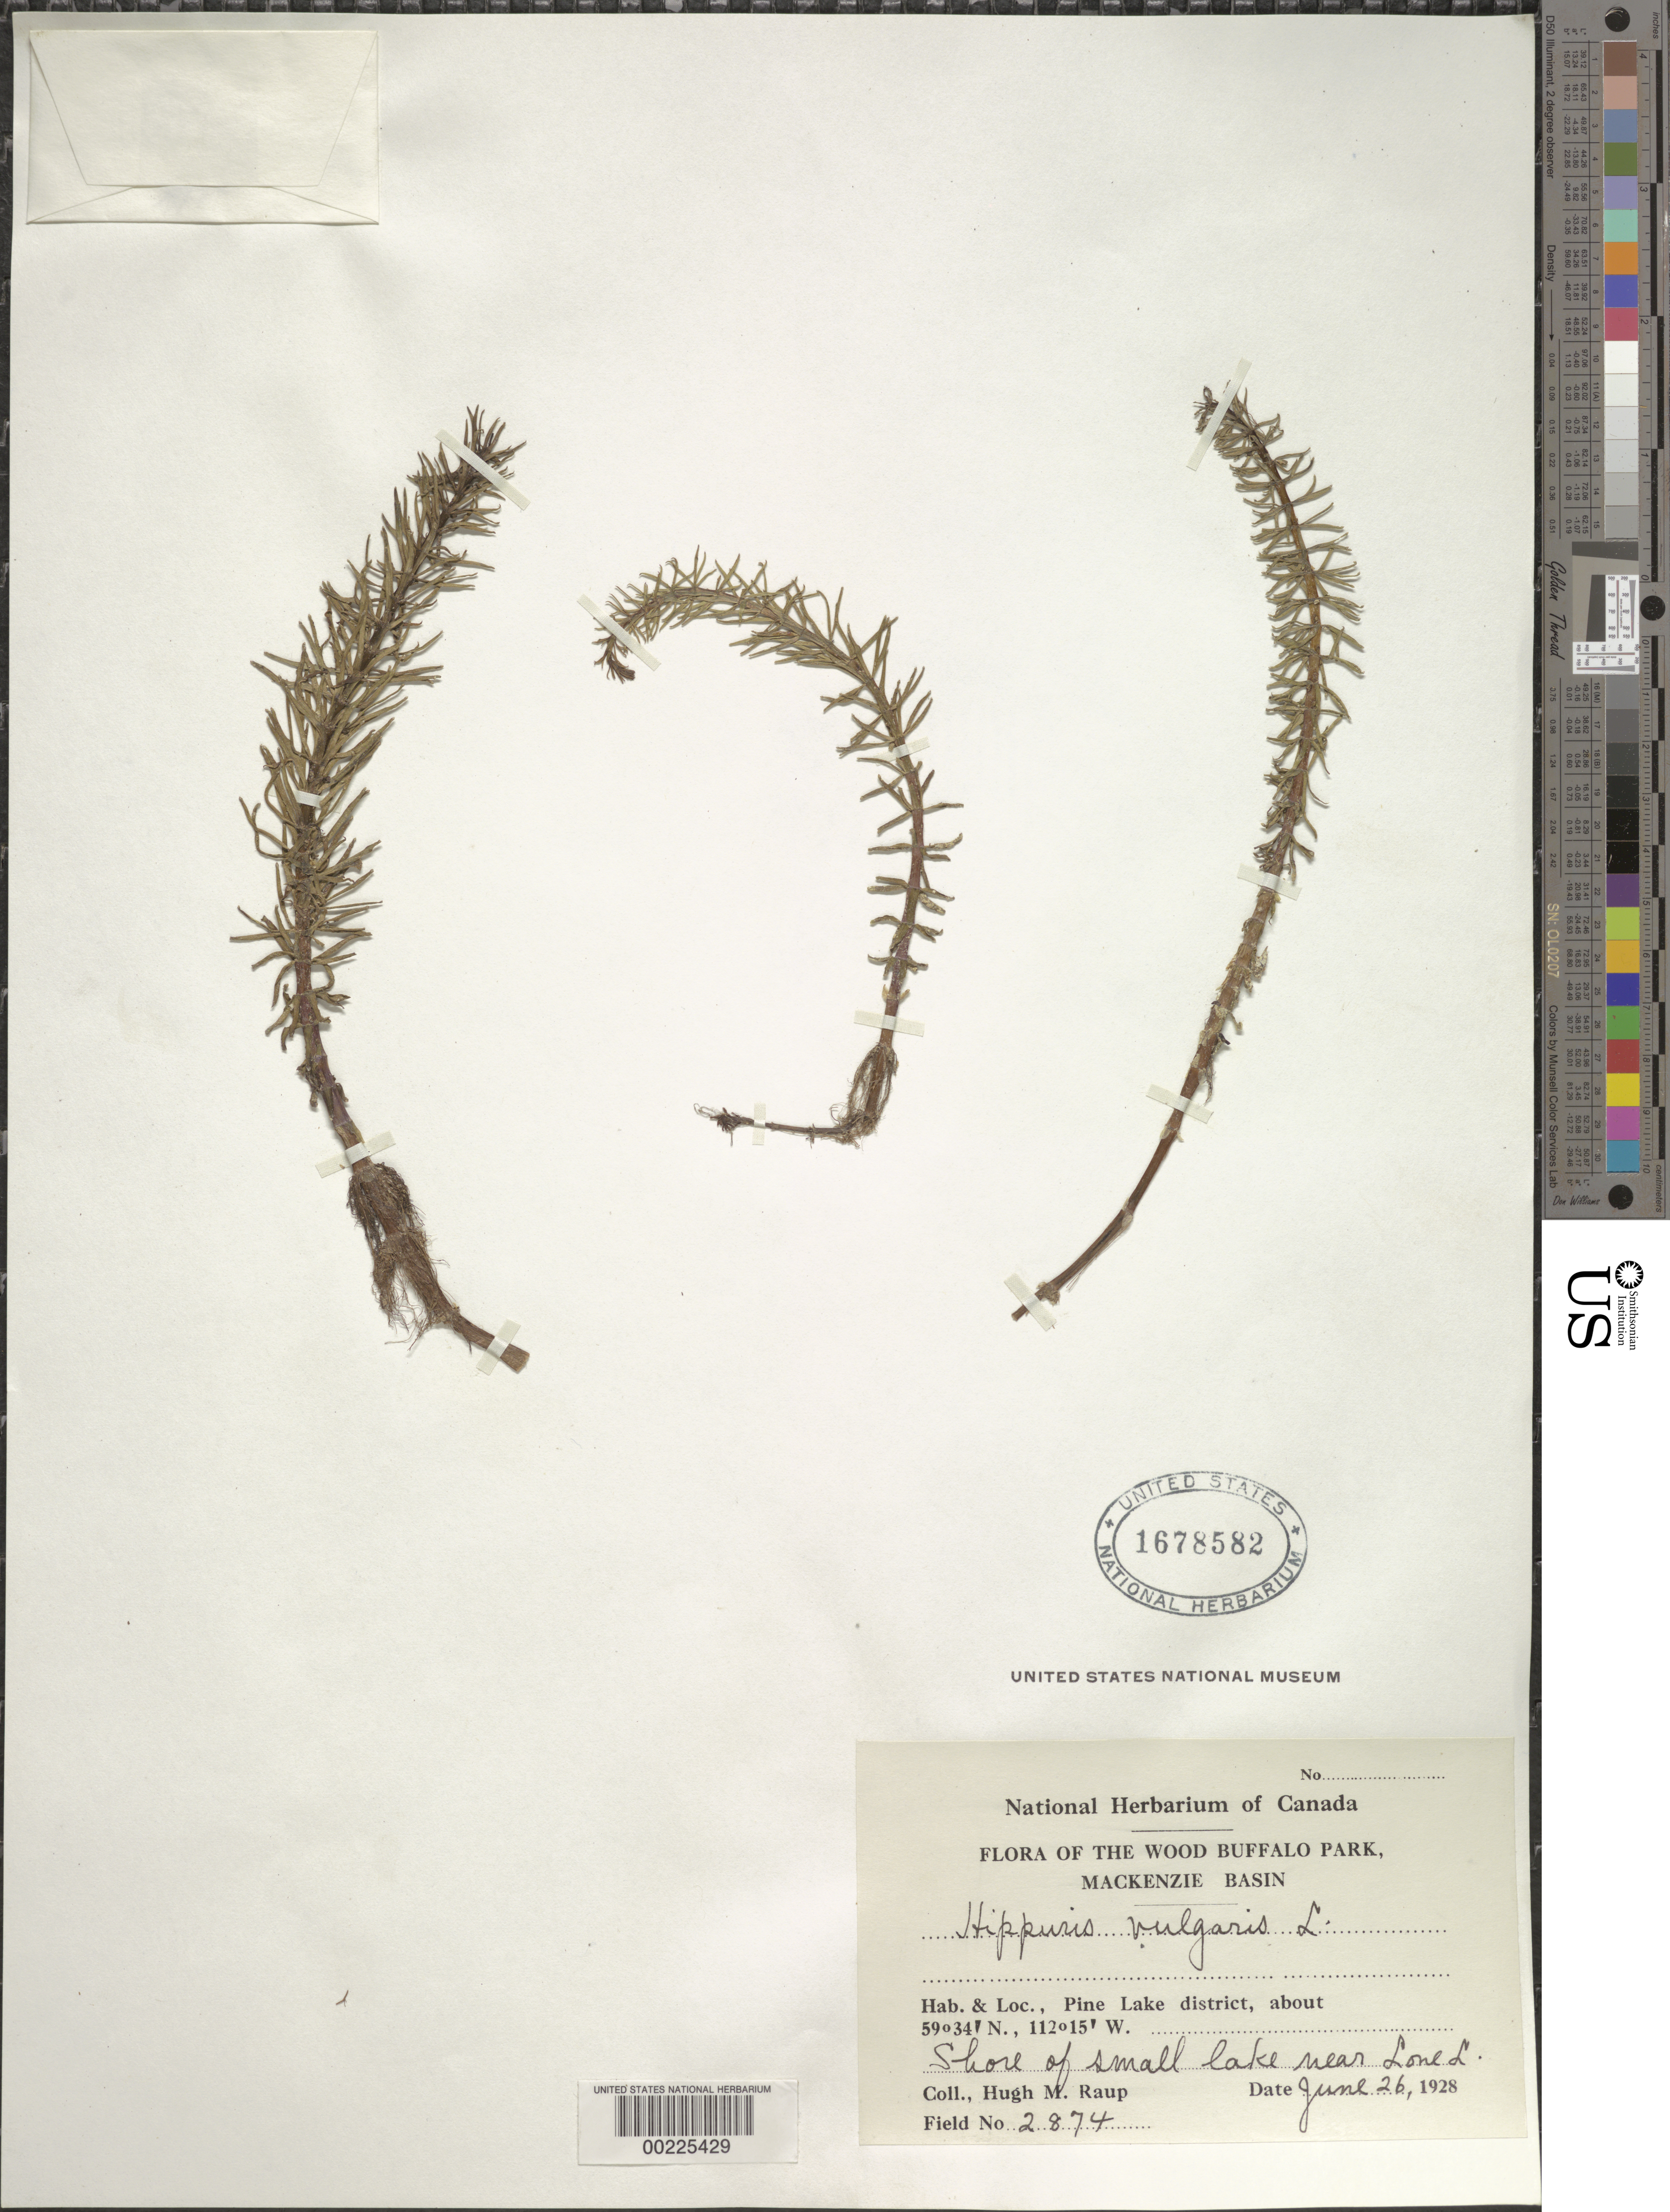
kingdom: Plantae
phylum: Tracheophyta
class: Magnoliopsida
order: Lamiales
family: Plantaginaceae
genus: Hippuris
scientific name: Hippuris vulgaris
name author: L.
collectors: H. Raup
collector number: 2874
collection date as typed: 26 Jun 1928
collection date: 1928-06-26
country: Canada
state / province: Northwest Territories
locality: Mackenzie basin, pine lake district, shore of small lake near lone lake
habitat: Shore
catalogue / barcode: US 1678582